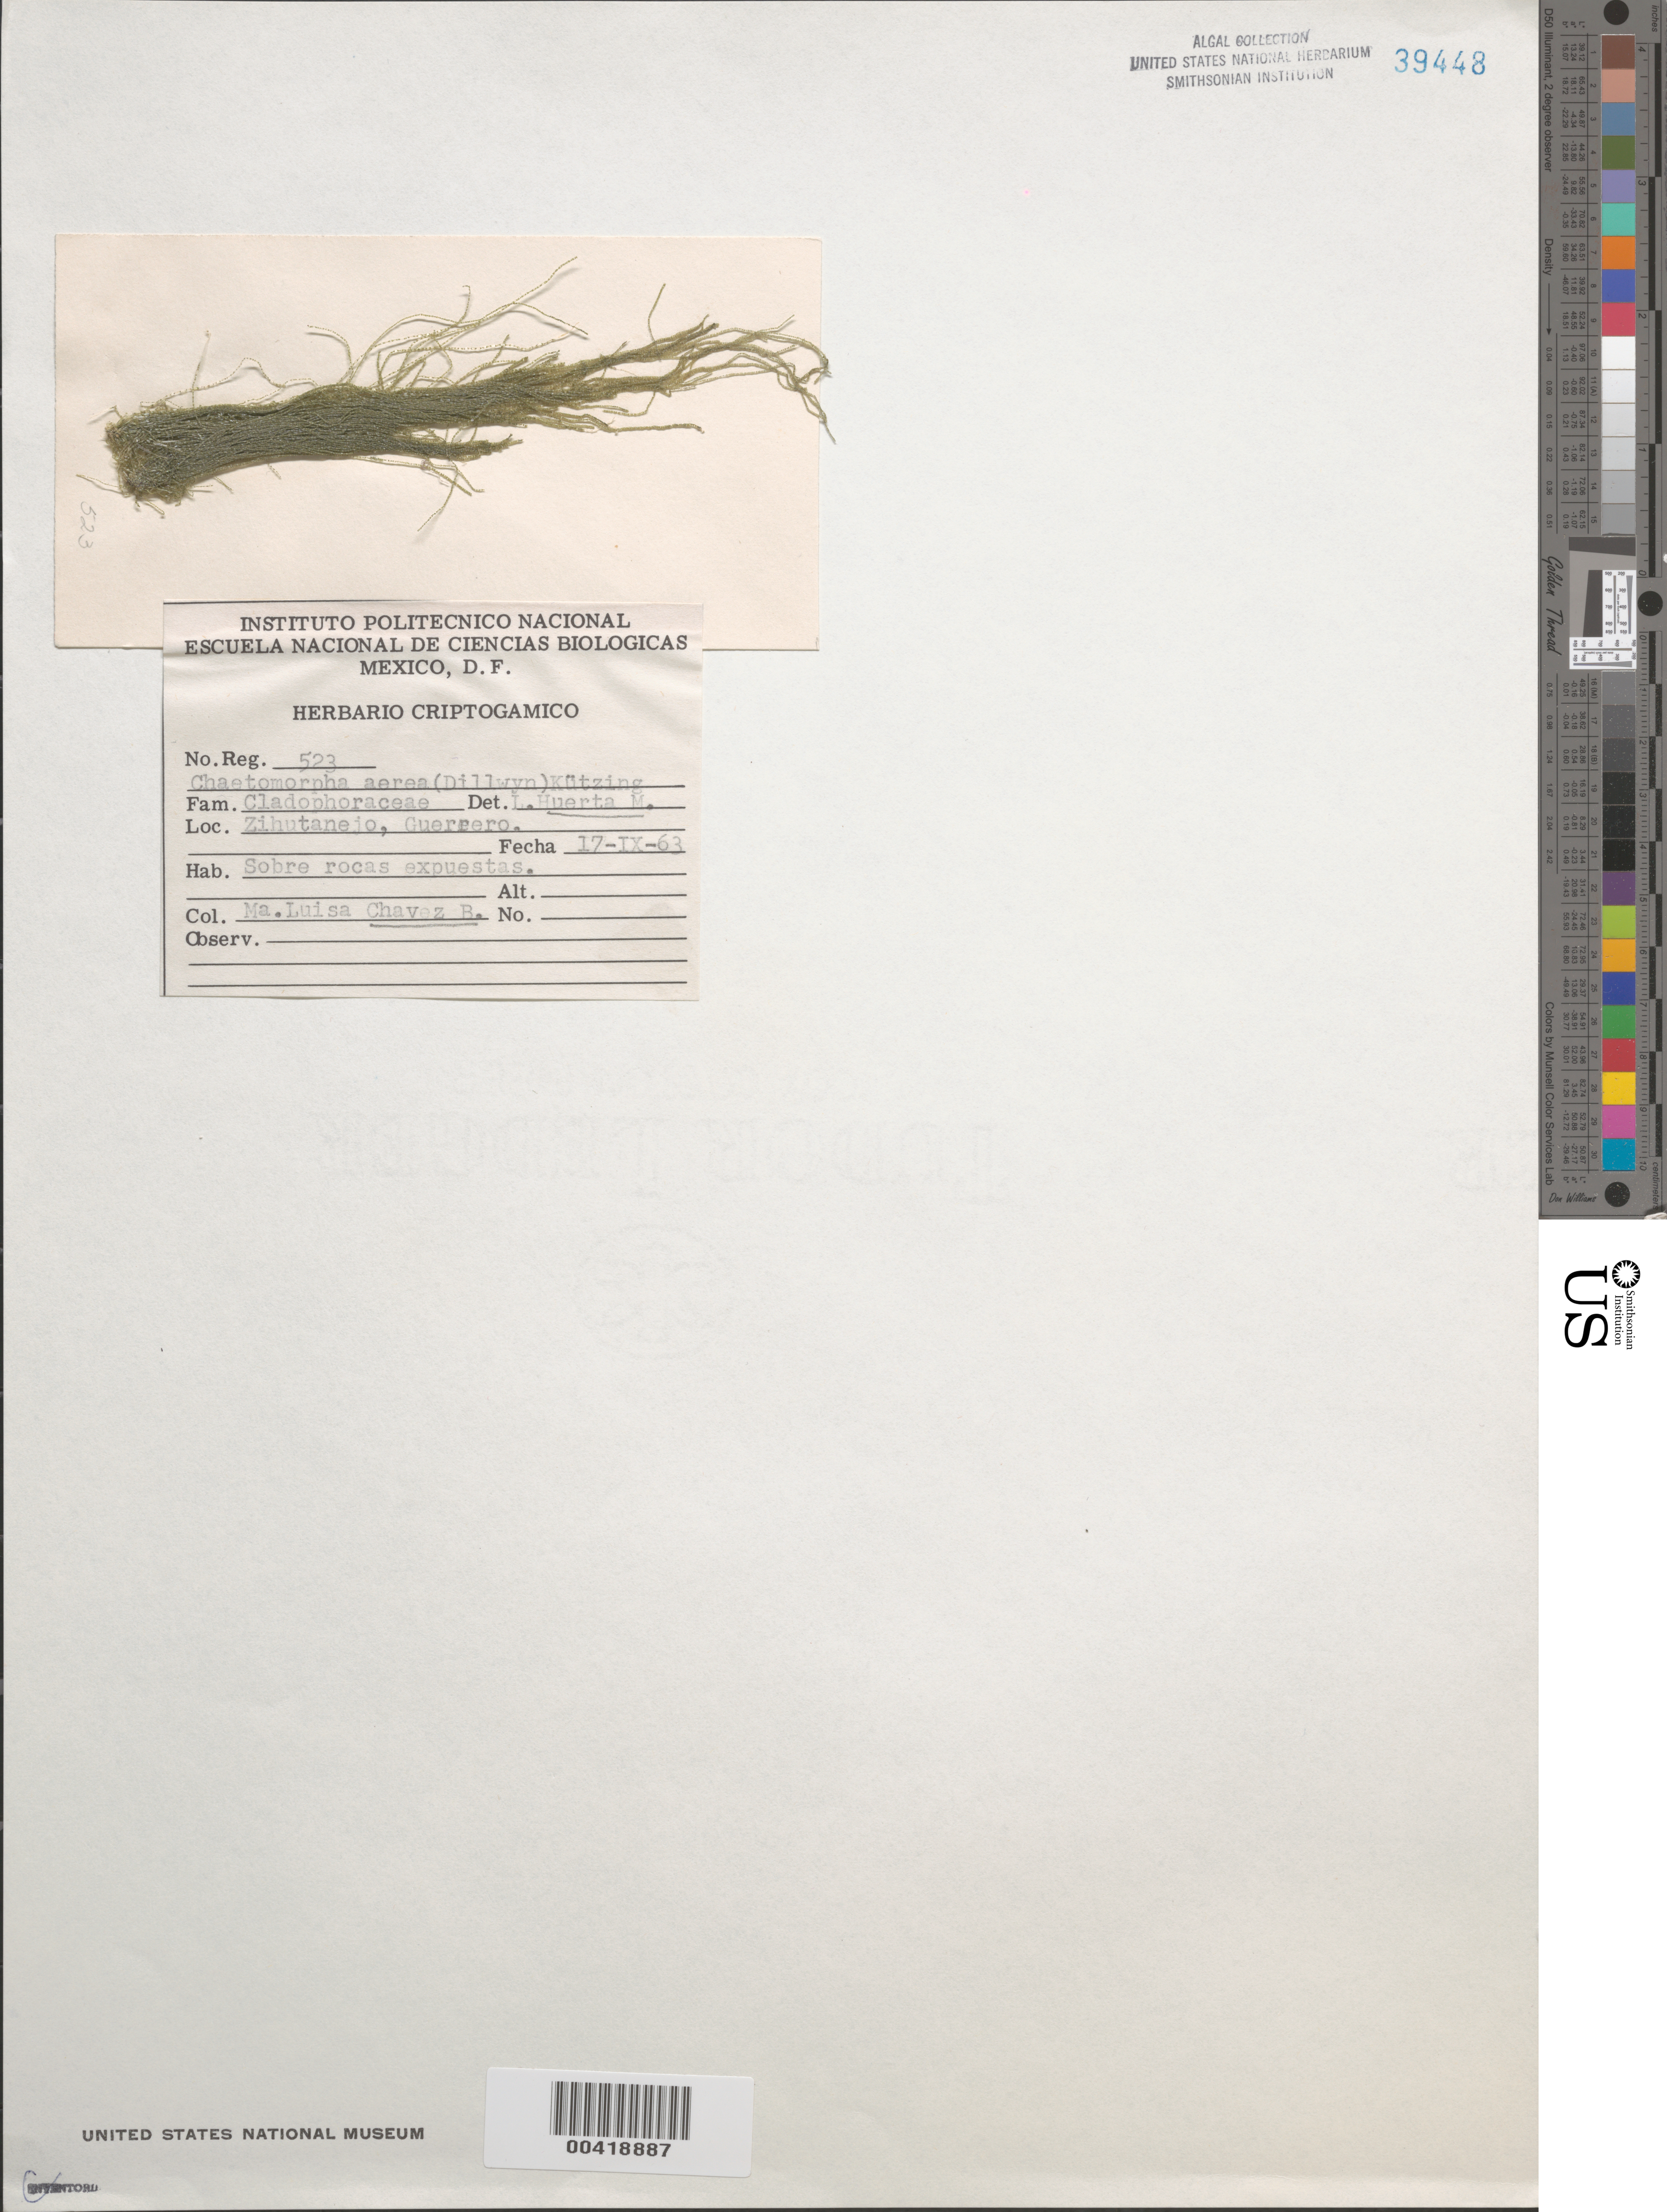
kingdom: Plantae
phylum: Chlorophyta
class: Ulvophyceae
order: Cladophorales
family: Cladophoraceae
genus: Chaetomorpha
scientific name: Chaetomorpha aerea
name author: (Dillwyn) Kütz.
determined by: Huerta M., L.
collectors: M. L. Chavez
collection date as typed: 17 Sep 1963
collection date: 1963-09-17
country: Mexico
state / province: Guerrero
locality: Zihuatanejo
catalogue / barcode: US 39448